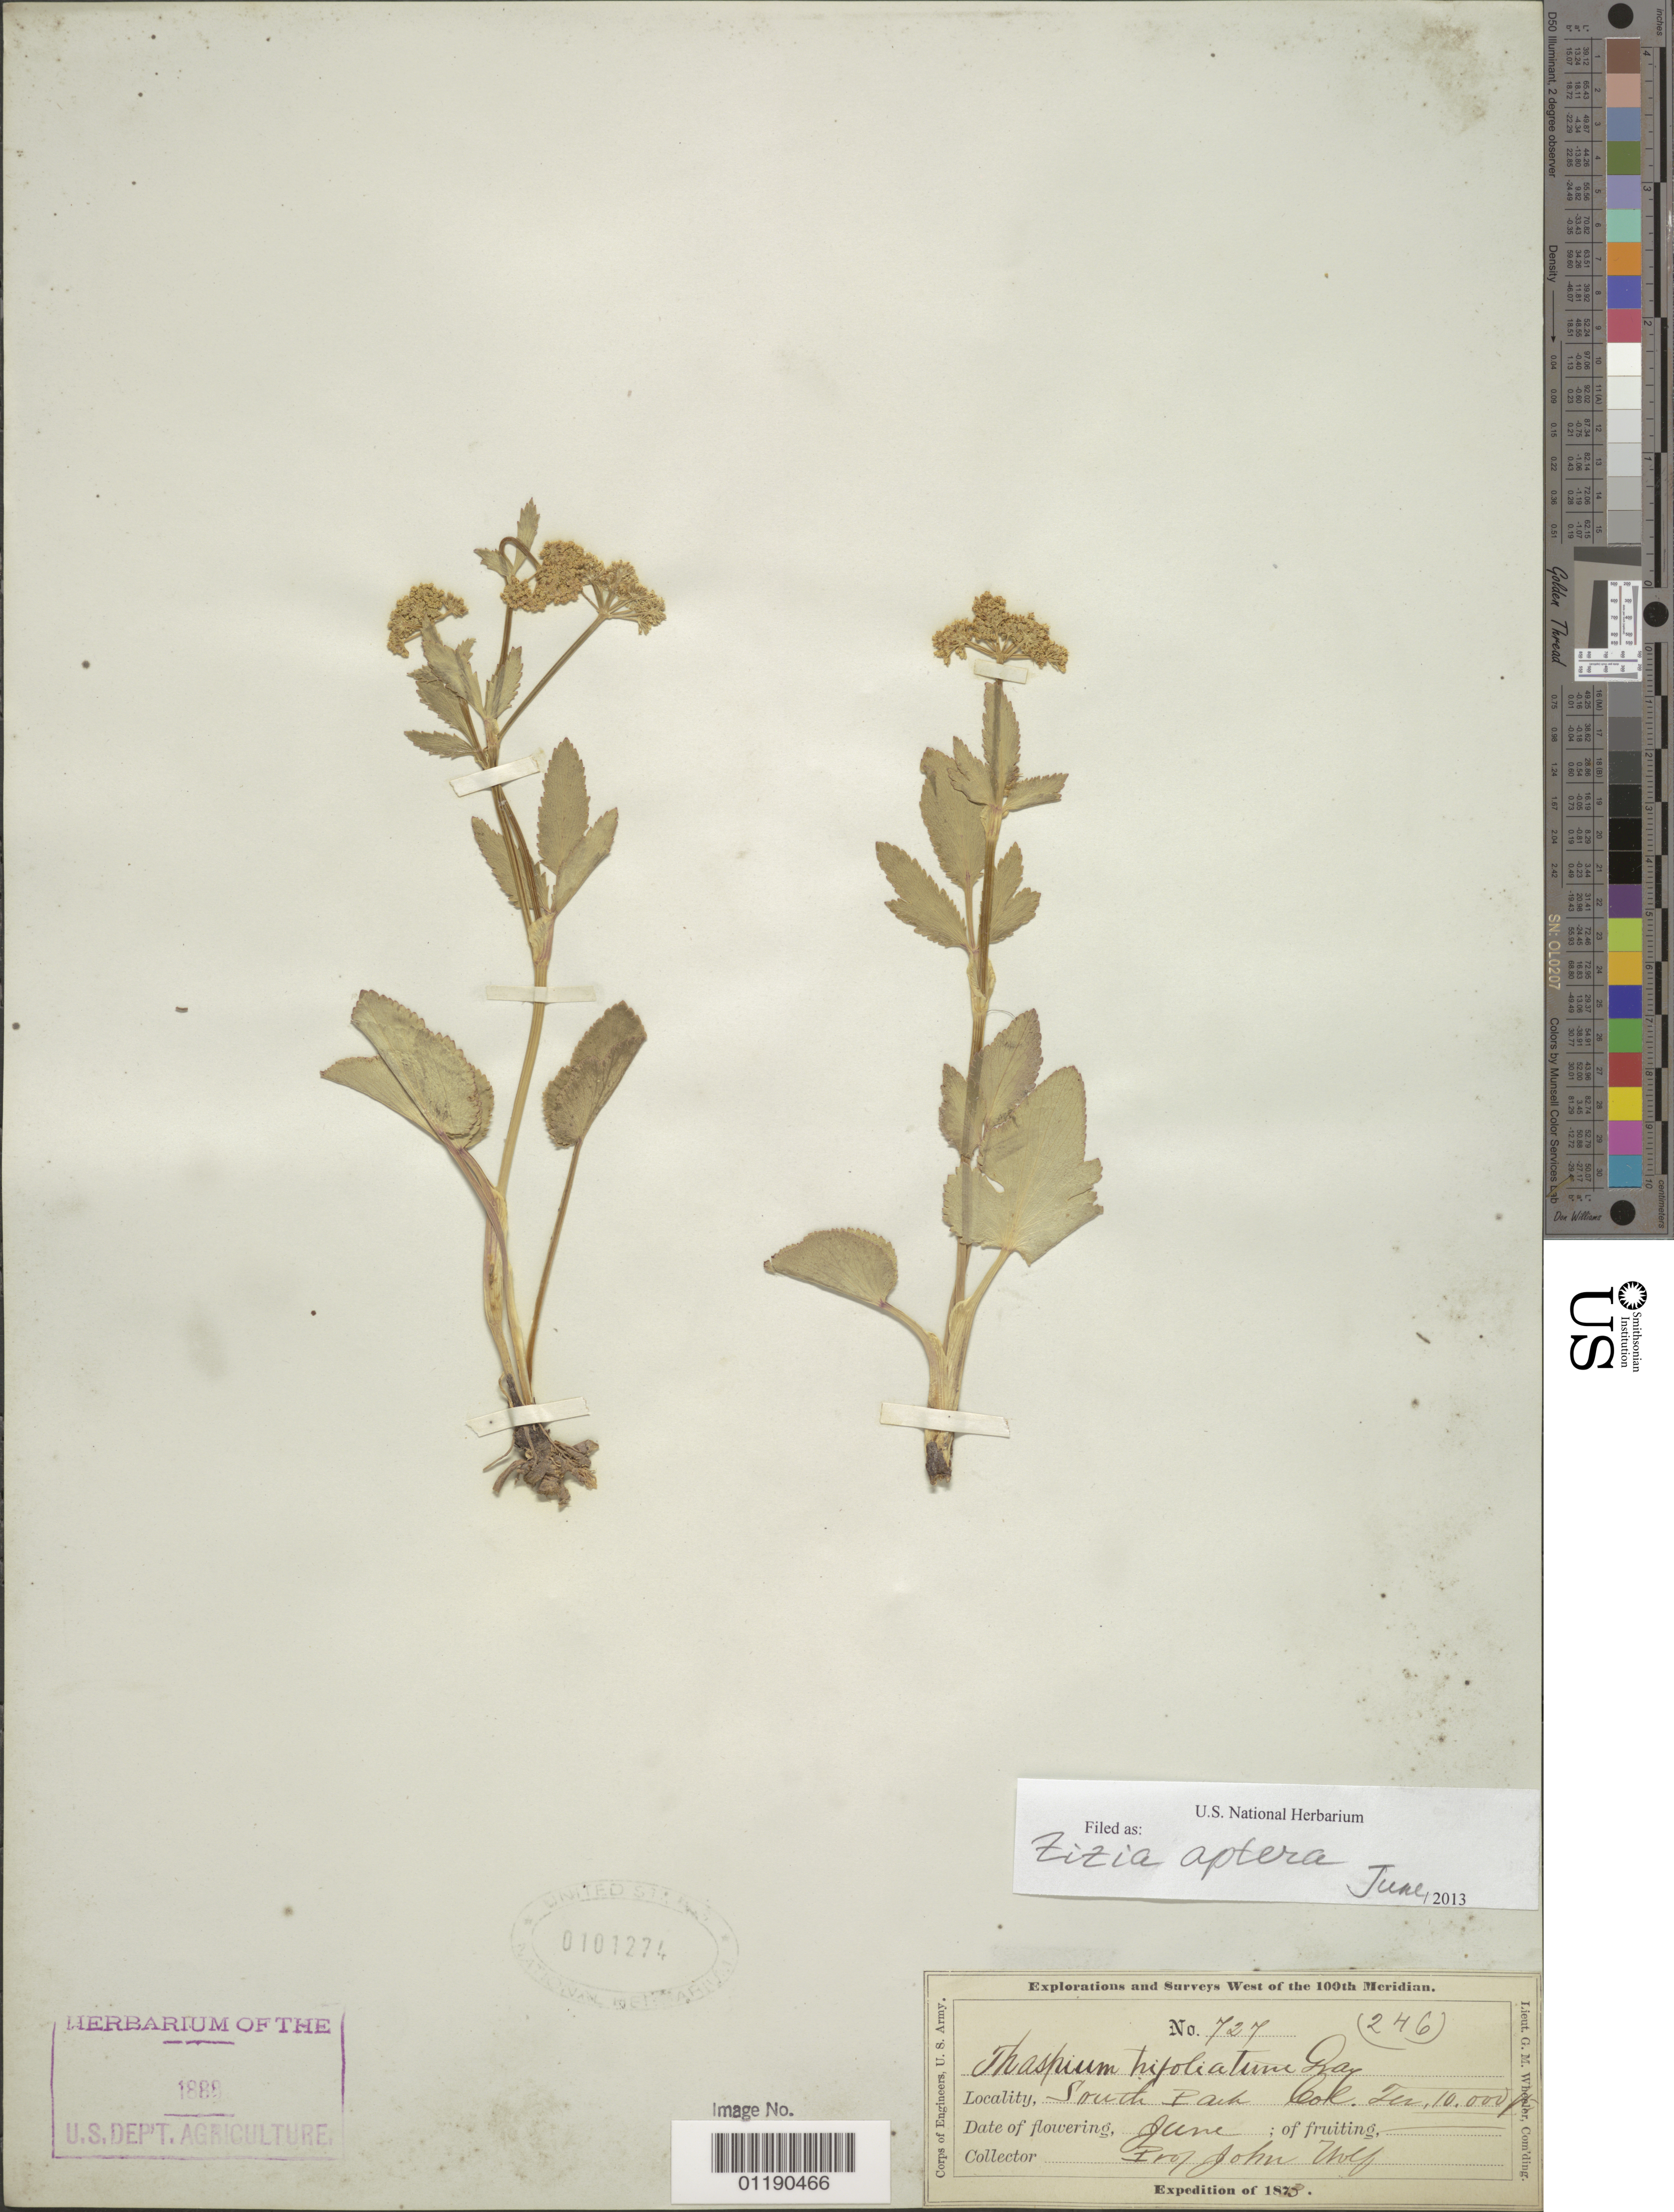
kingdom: Plantae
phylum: Tracheophyta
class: Magnoliopsida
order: Apiales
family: Apiaceae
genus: Zizia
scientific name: Zizia aptera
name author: (A. Gray) Fernald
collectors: J. Wolf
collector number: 727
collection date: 1873-06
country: United States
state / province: Colorado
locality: South Park, Col. Ter.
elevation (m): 3048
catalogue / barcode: US 101274